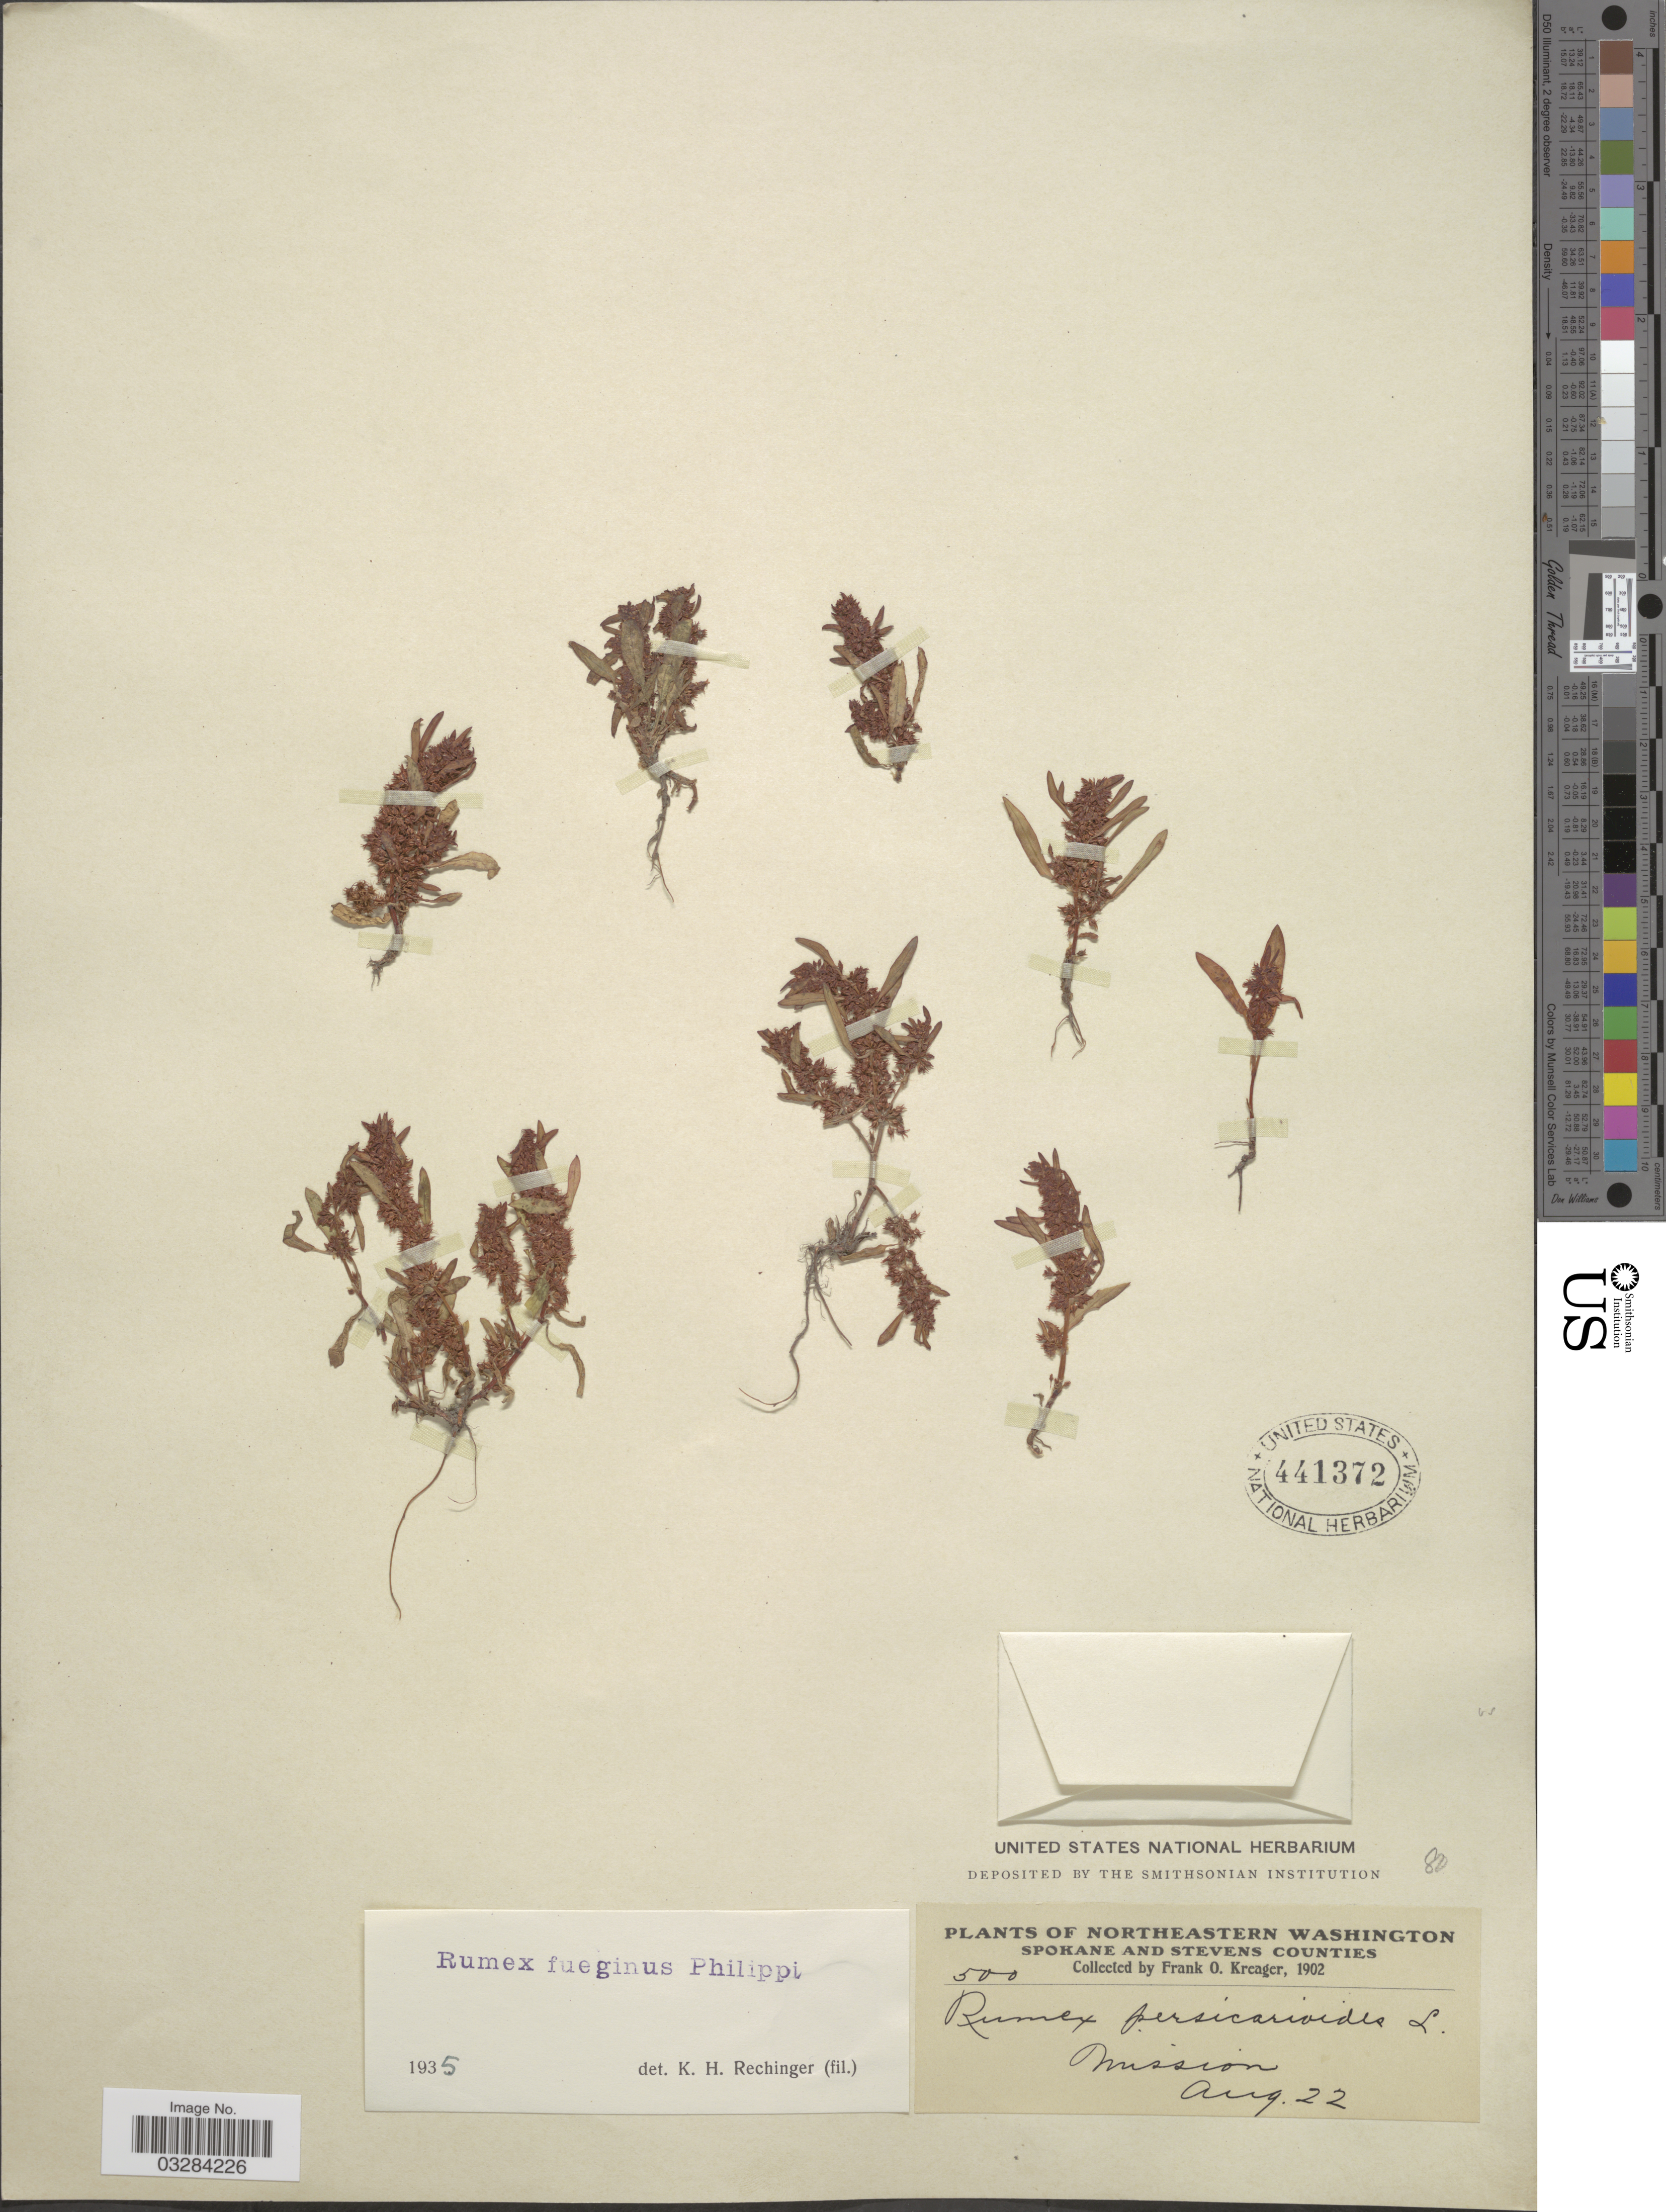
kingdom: Plantae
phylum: Tracheophyta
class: Magnoliopsida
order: Caryophyllales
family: Polygonaceae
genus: Rumex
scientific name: Rumex maritimus var. fueginus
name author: (Phil.) Dusén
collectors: F. Kreager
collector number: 500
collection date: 1902-08-22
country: United States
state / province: Washington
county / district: Spokane / Stevens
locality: Northeastern Washington. Spokane and Stevens Counties. Mission.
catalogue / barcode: US 441372